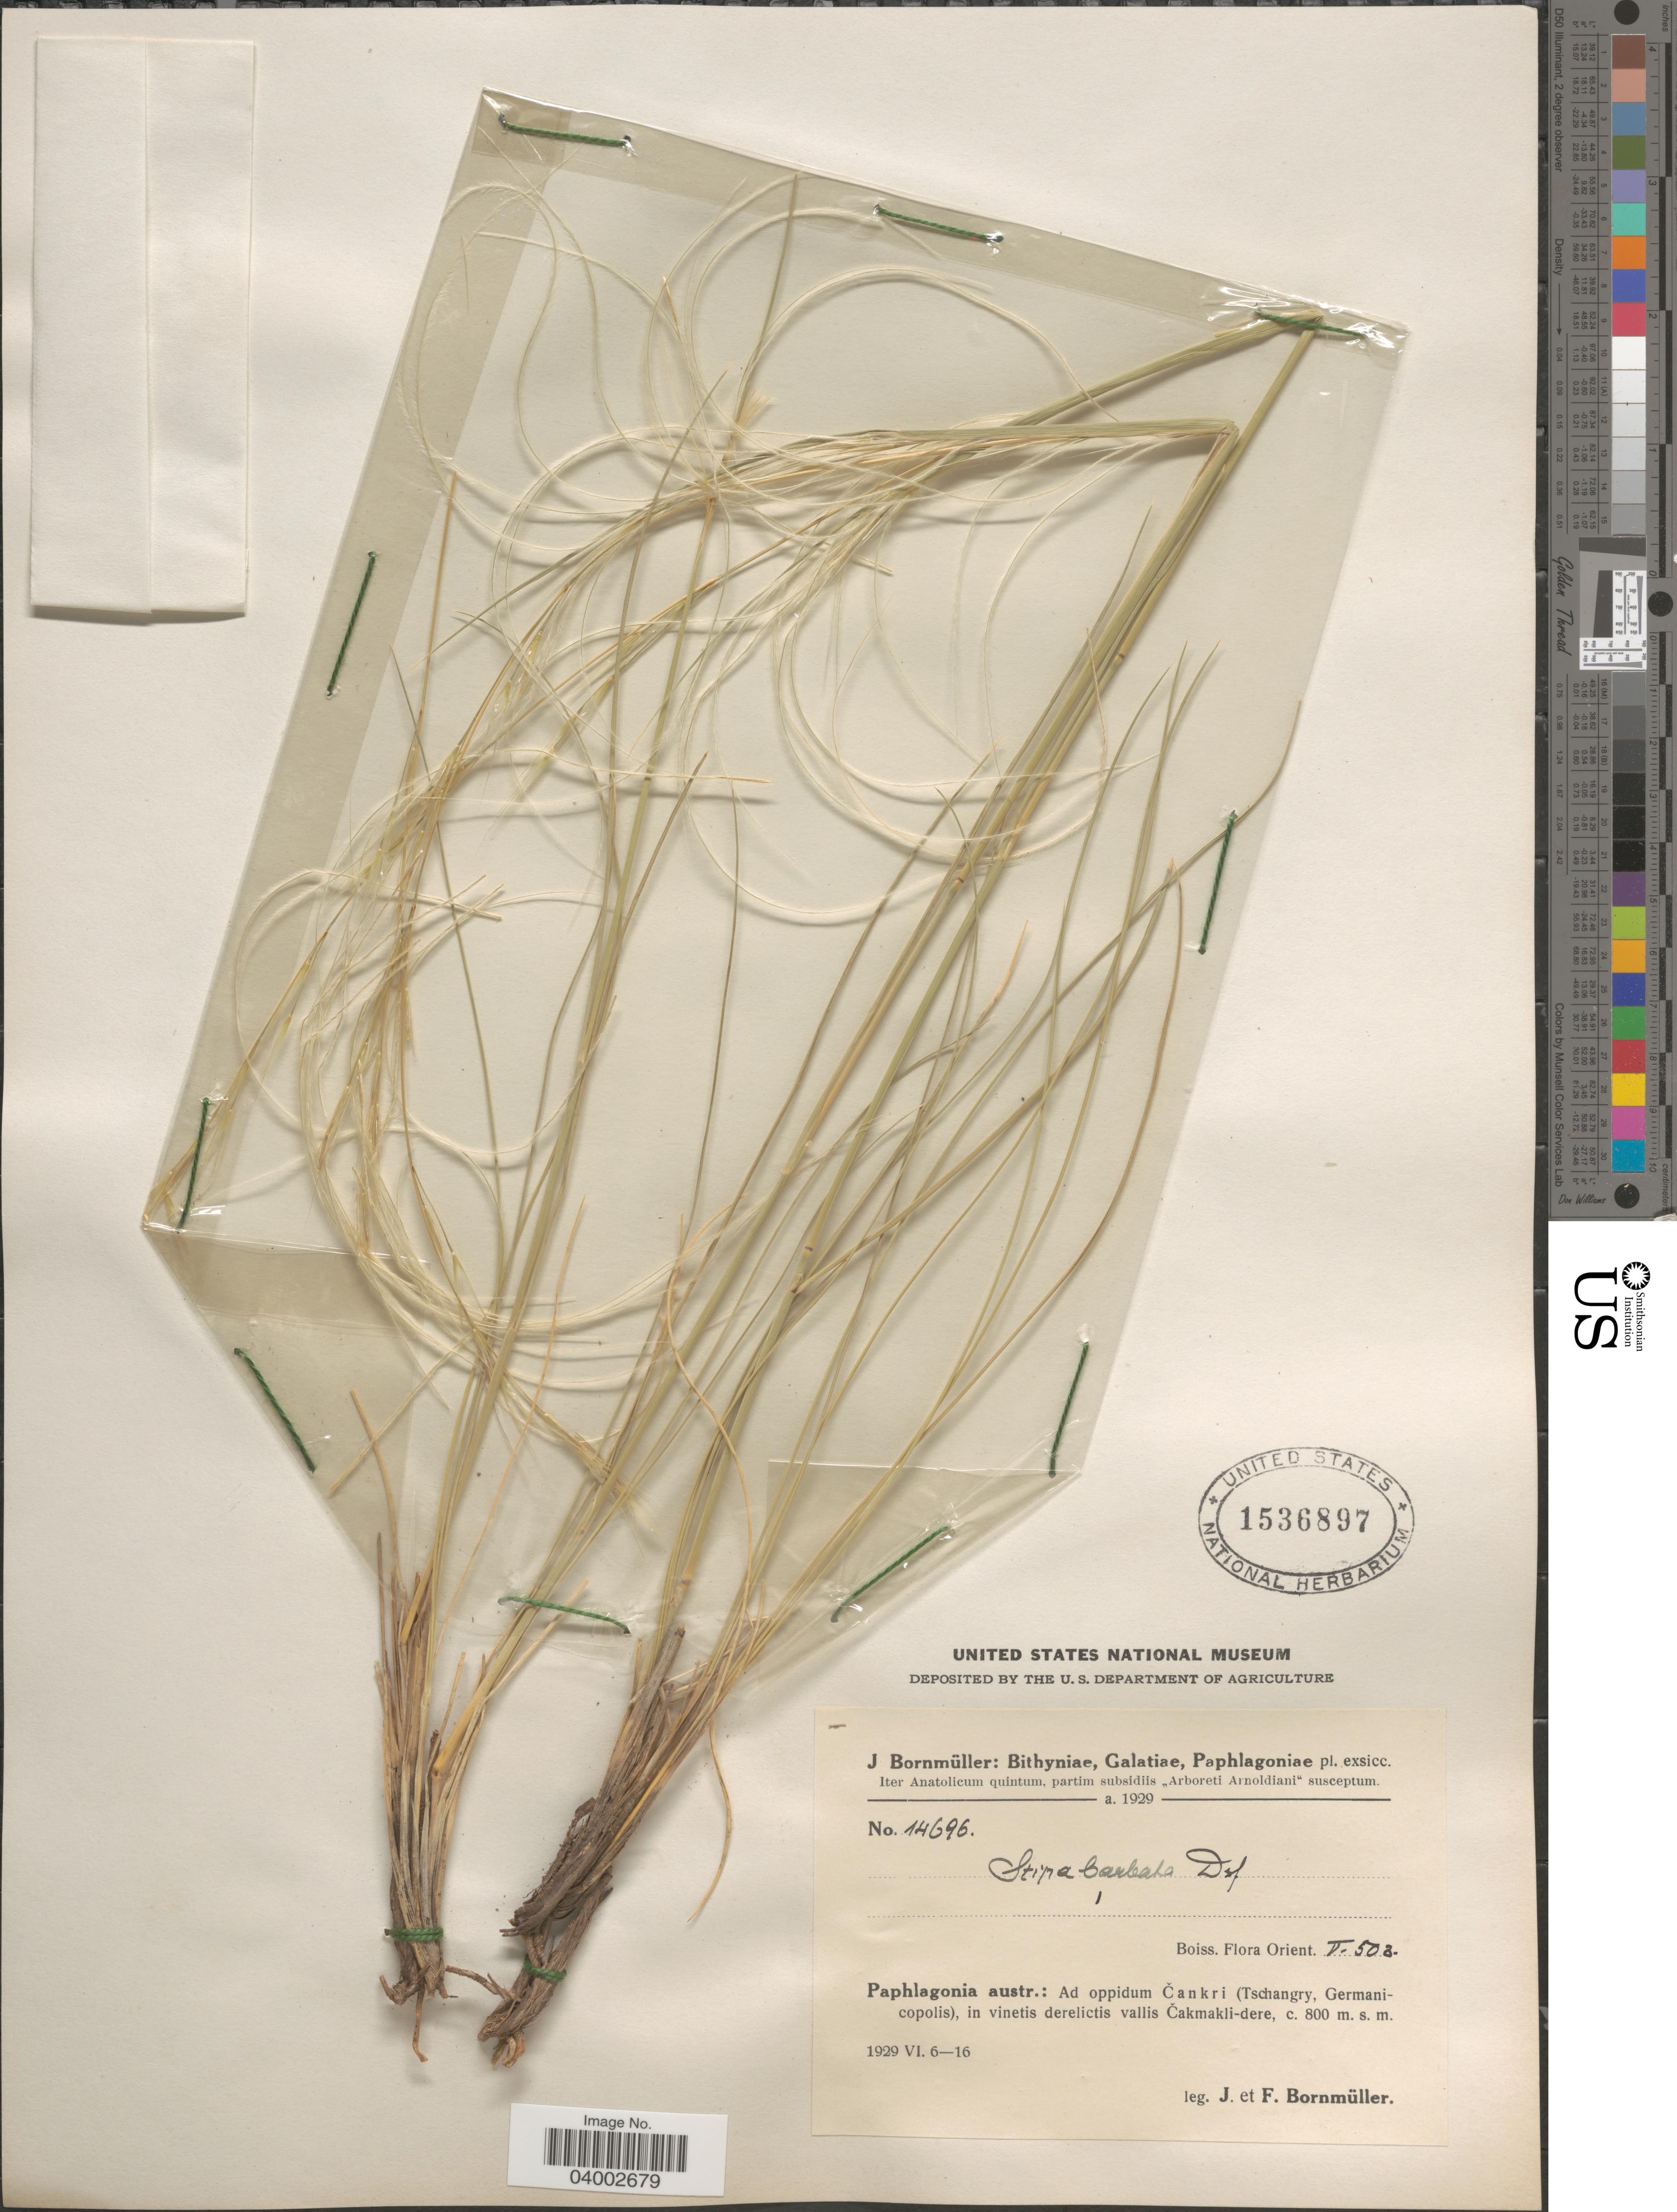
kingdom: Plantae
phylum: Tracheophyta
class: Liliopsida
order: Poales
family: Poaceae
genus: Stipa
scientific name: Stipa barbata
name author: Michx.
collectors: J. Bornmüller & F. Bornmüller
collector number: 14696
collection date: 1929-06-06/1929-06-16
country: Turkey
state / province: Cankiri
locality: Paphlagonia austr.: Ad oppidum Čankri (Tschangry, Germanicopolis), in vinetis derelictis vallis Čakmakli-dere.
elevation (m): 800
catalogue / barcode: US 1536897